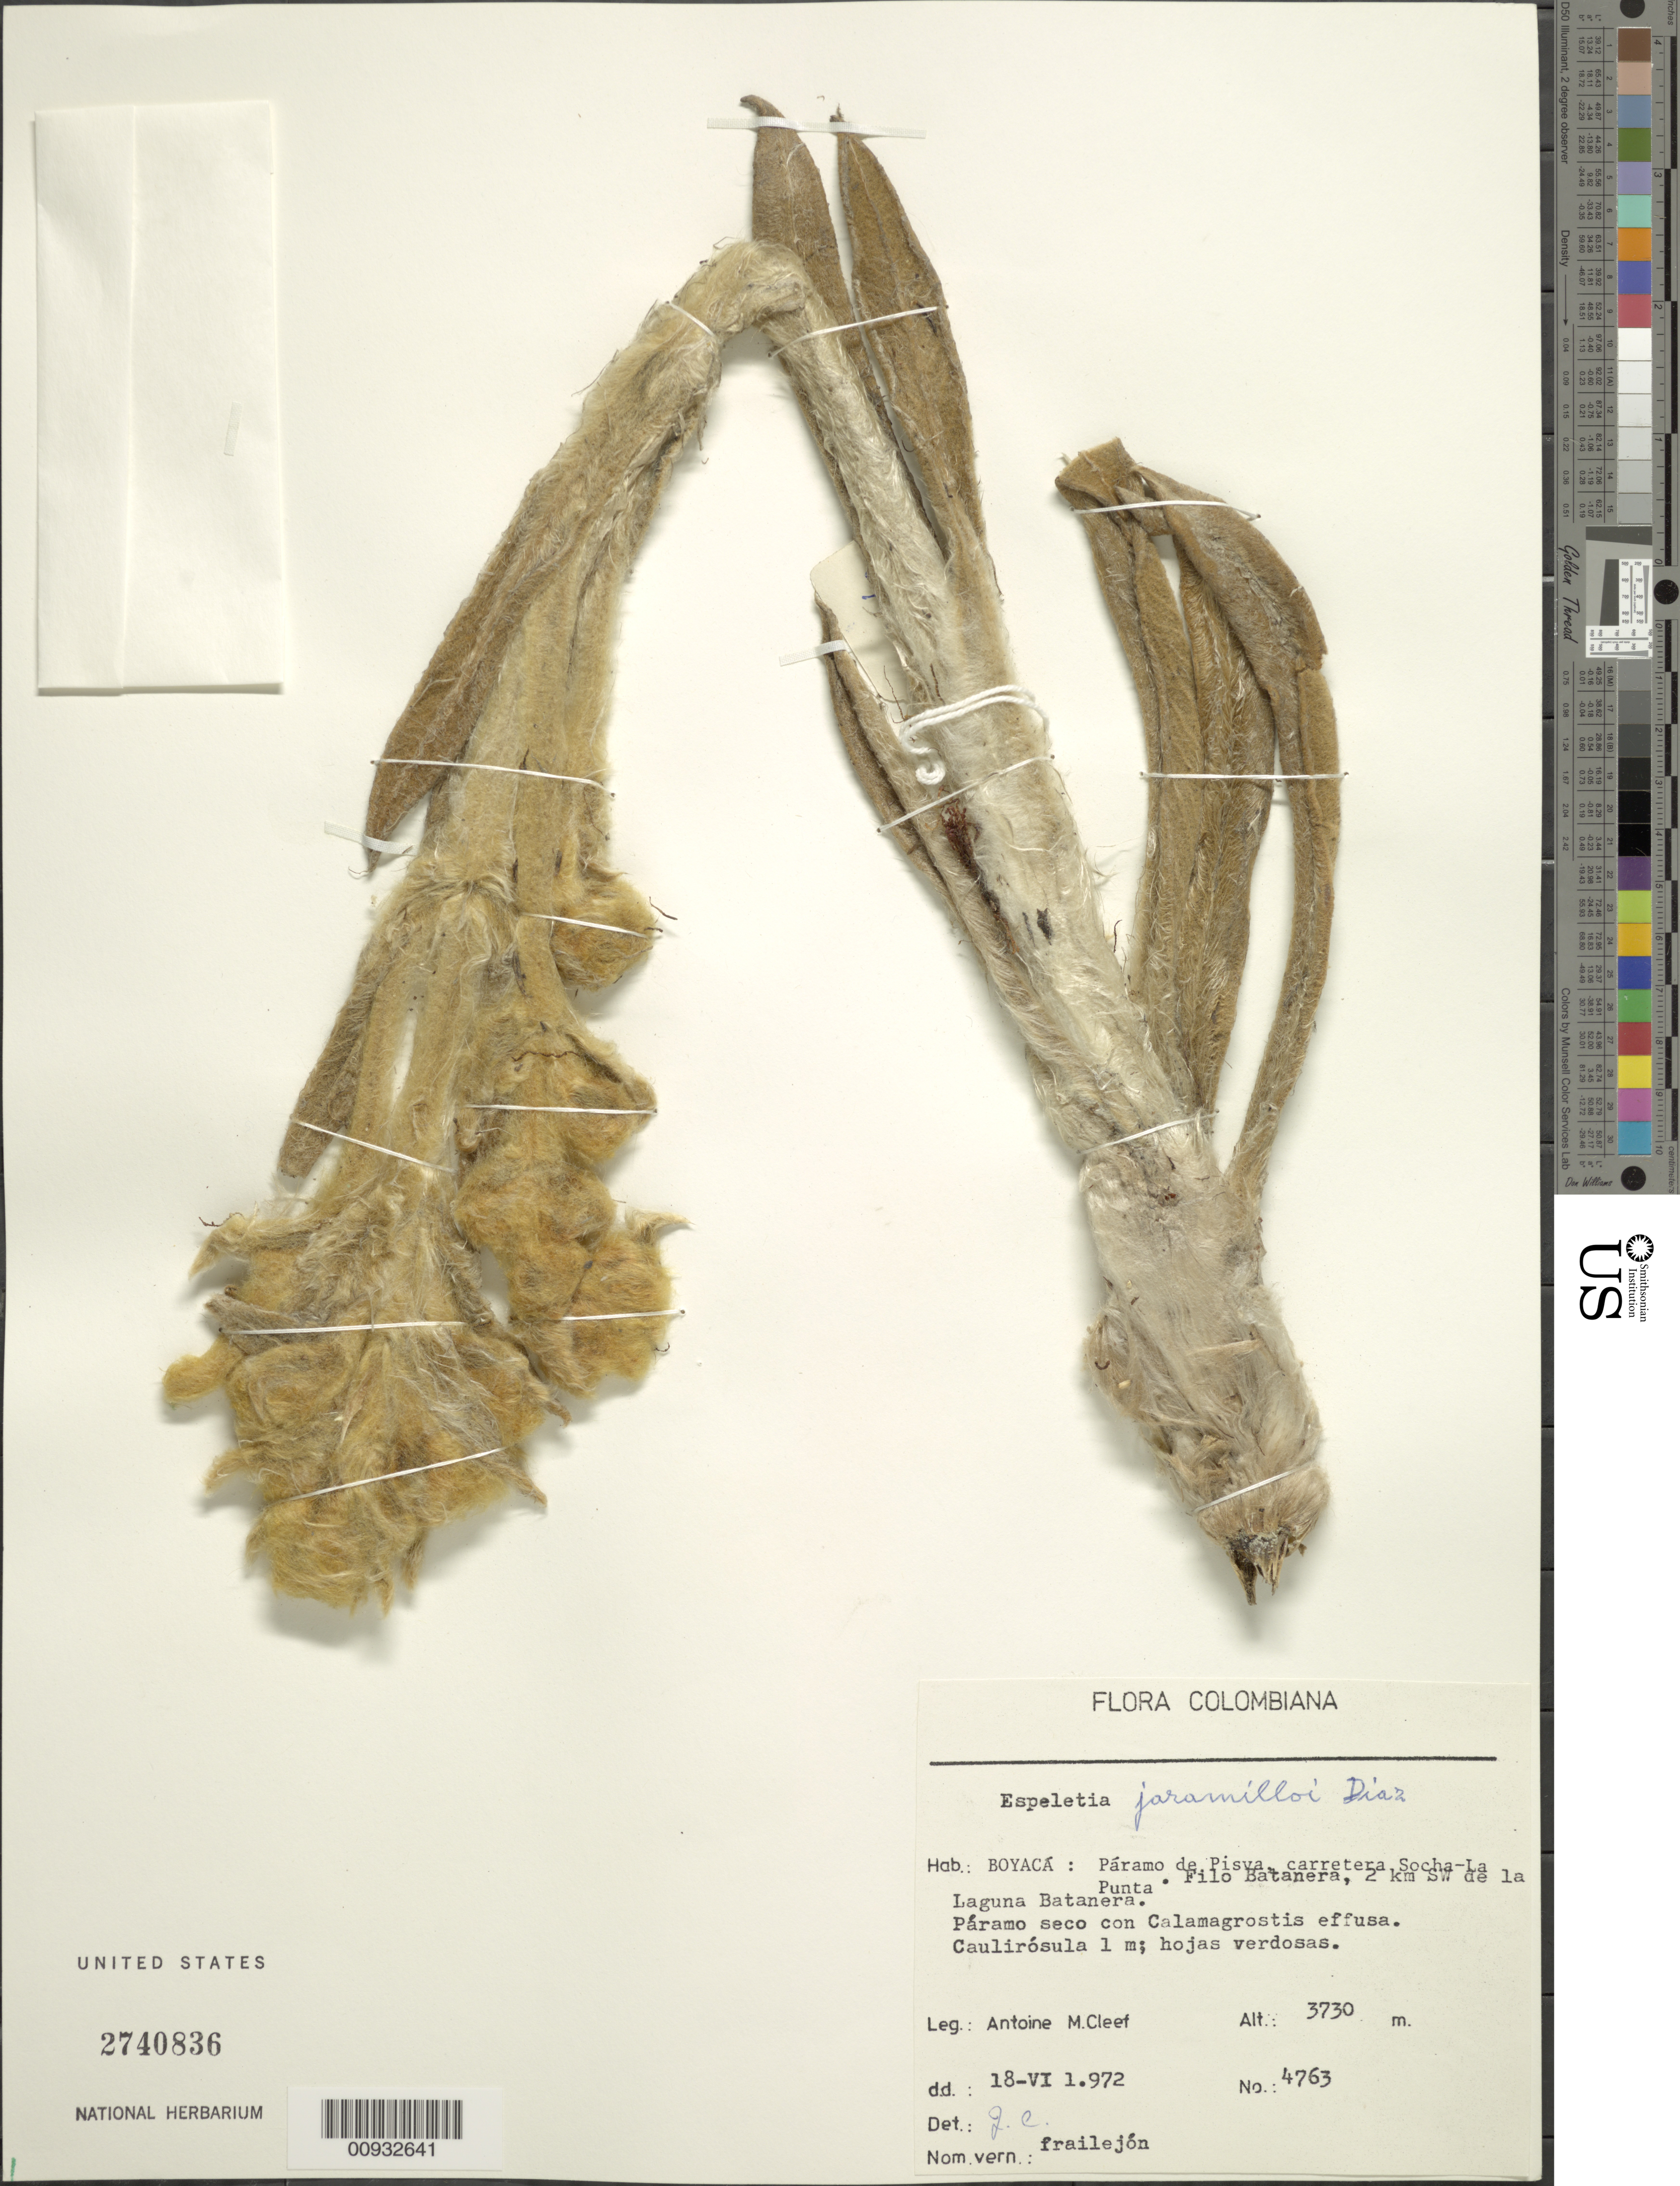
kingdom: Plantae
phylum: Tracheophyta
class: Magnoliopsida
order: Asterales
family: Asteraceae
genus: Espeletia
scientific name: Espeletia jaramilloi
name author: S. Díaz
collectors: A. M. Cleef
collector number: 4763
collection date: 1972-06-18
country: Colombia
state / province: Boyacá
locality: Paramo de Pisva, carretera Socha-La Punta. Filo Batanera, 2 km SW de la Laguna Batanera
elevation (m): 3730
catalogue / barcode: US 2740836